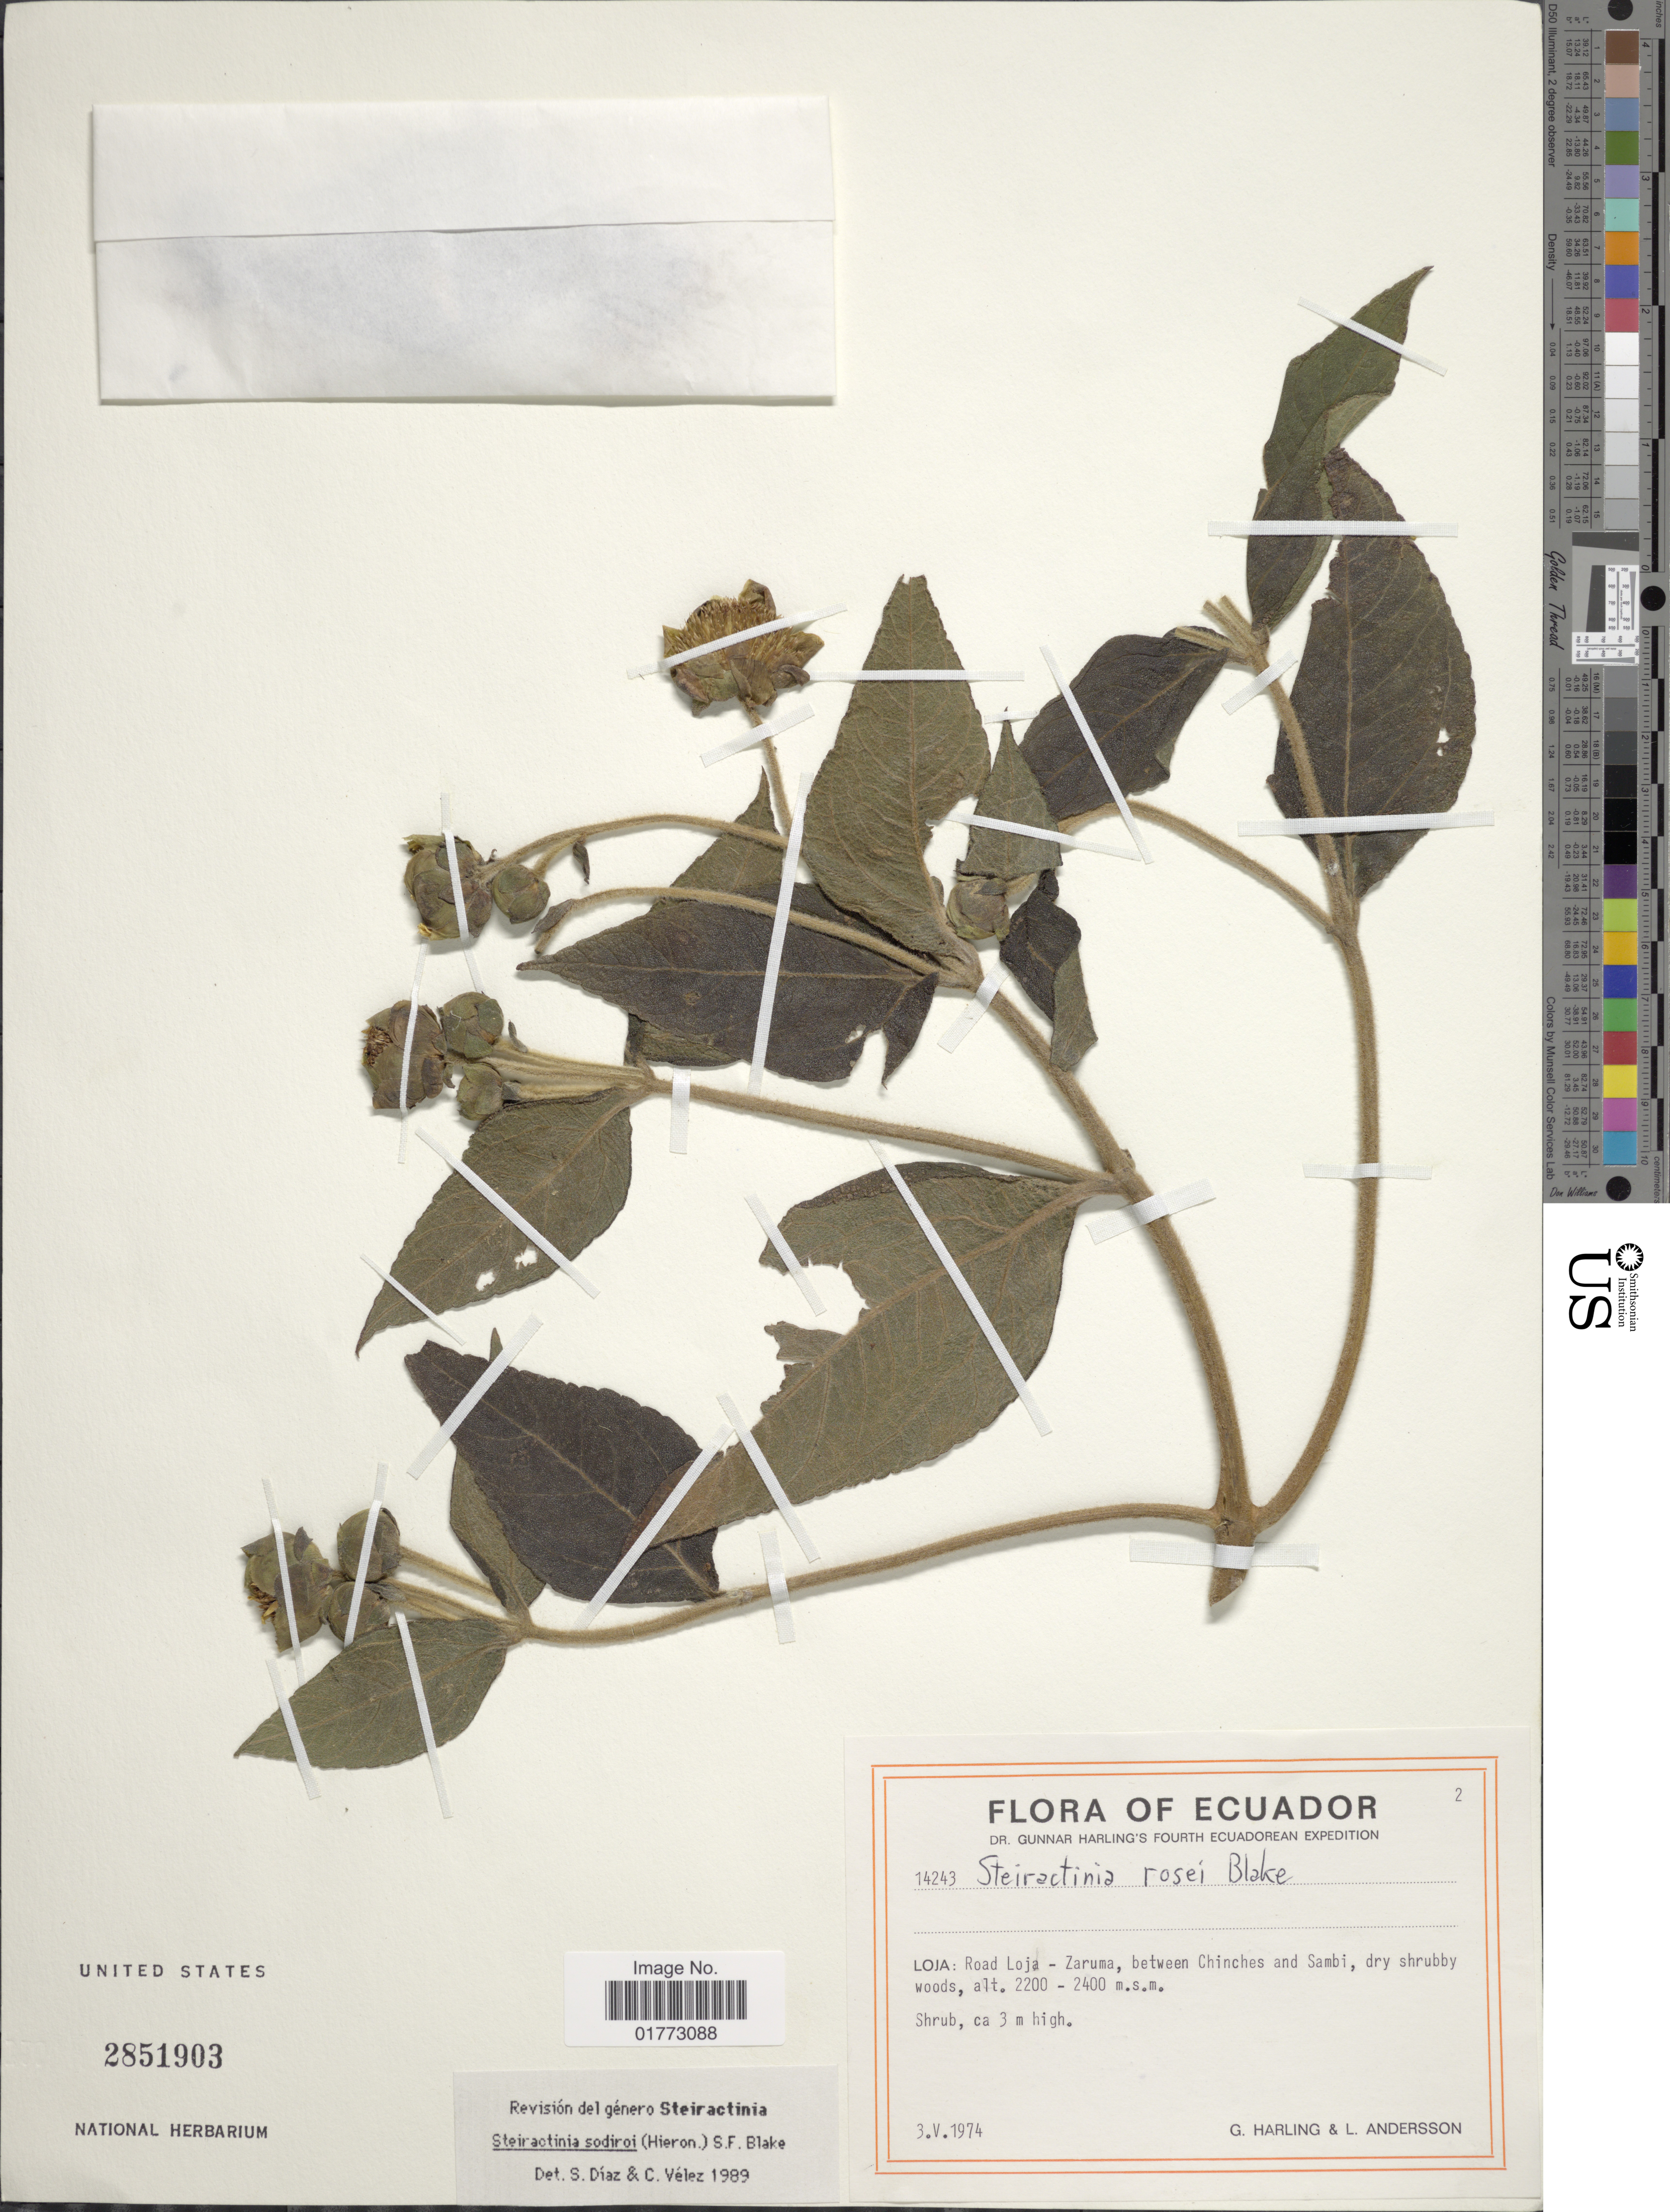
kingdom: Plantae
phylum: Tracheophyta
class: Magnoliopsida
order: Asterales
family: Asteraceae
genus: Steiractinia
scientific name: Steiractinia sodiroi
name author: (Hieron. ex Sodiro) S.F. Blake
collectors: G. Harling & L. Andersson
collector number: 14243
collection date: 1974-05-03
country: Ecuador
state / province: Loja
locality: Road Loja- Zaruma, between Chinches and Sambi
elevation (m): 2200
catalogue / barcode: US 2851903